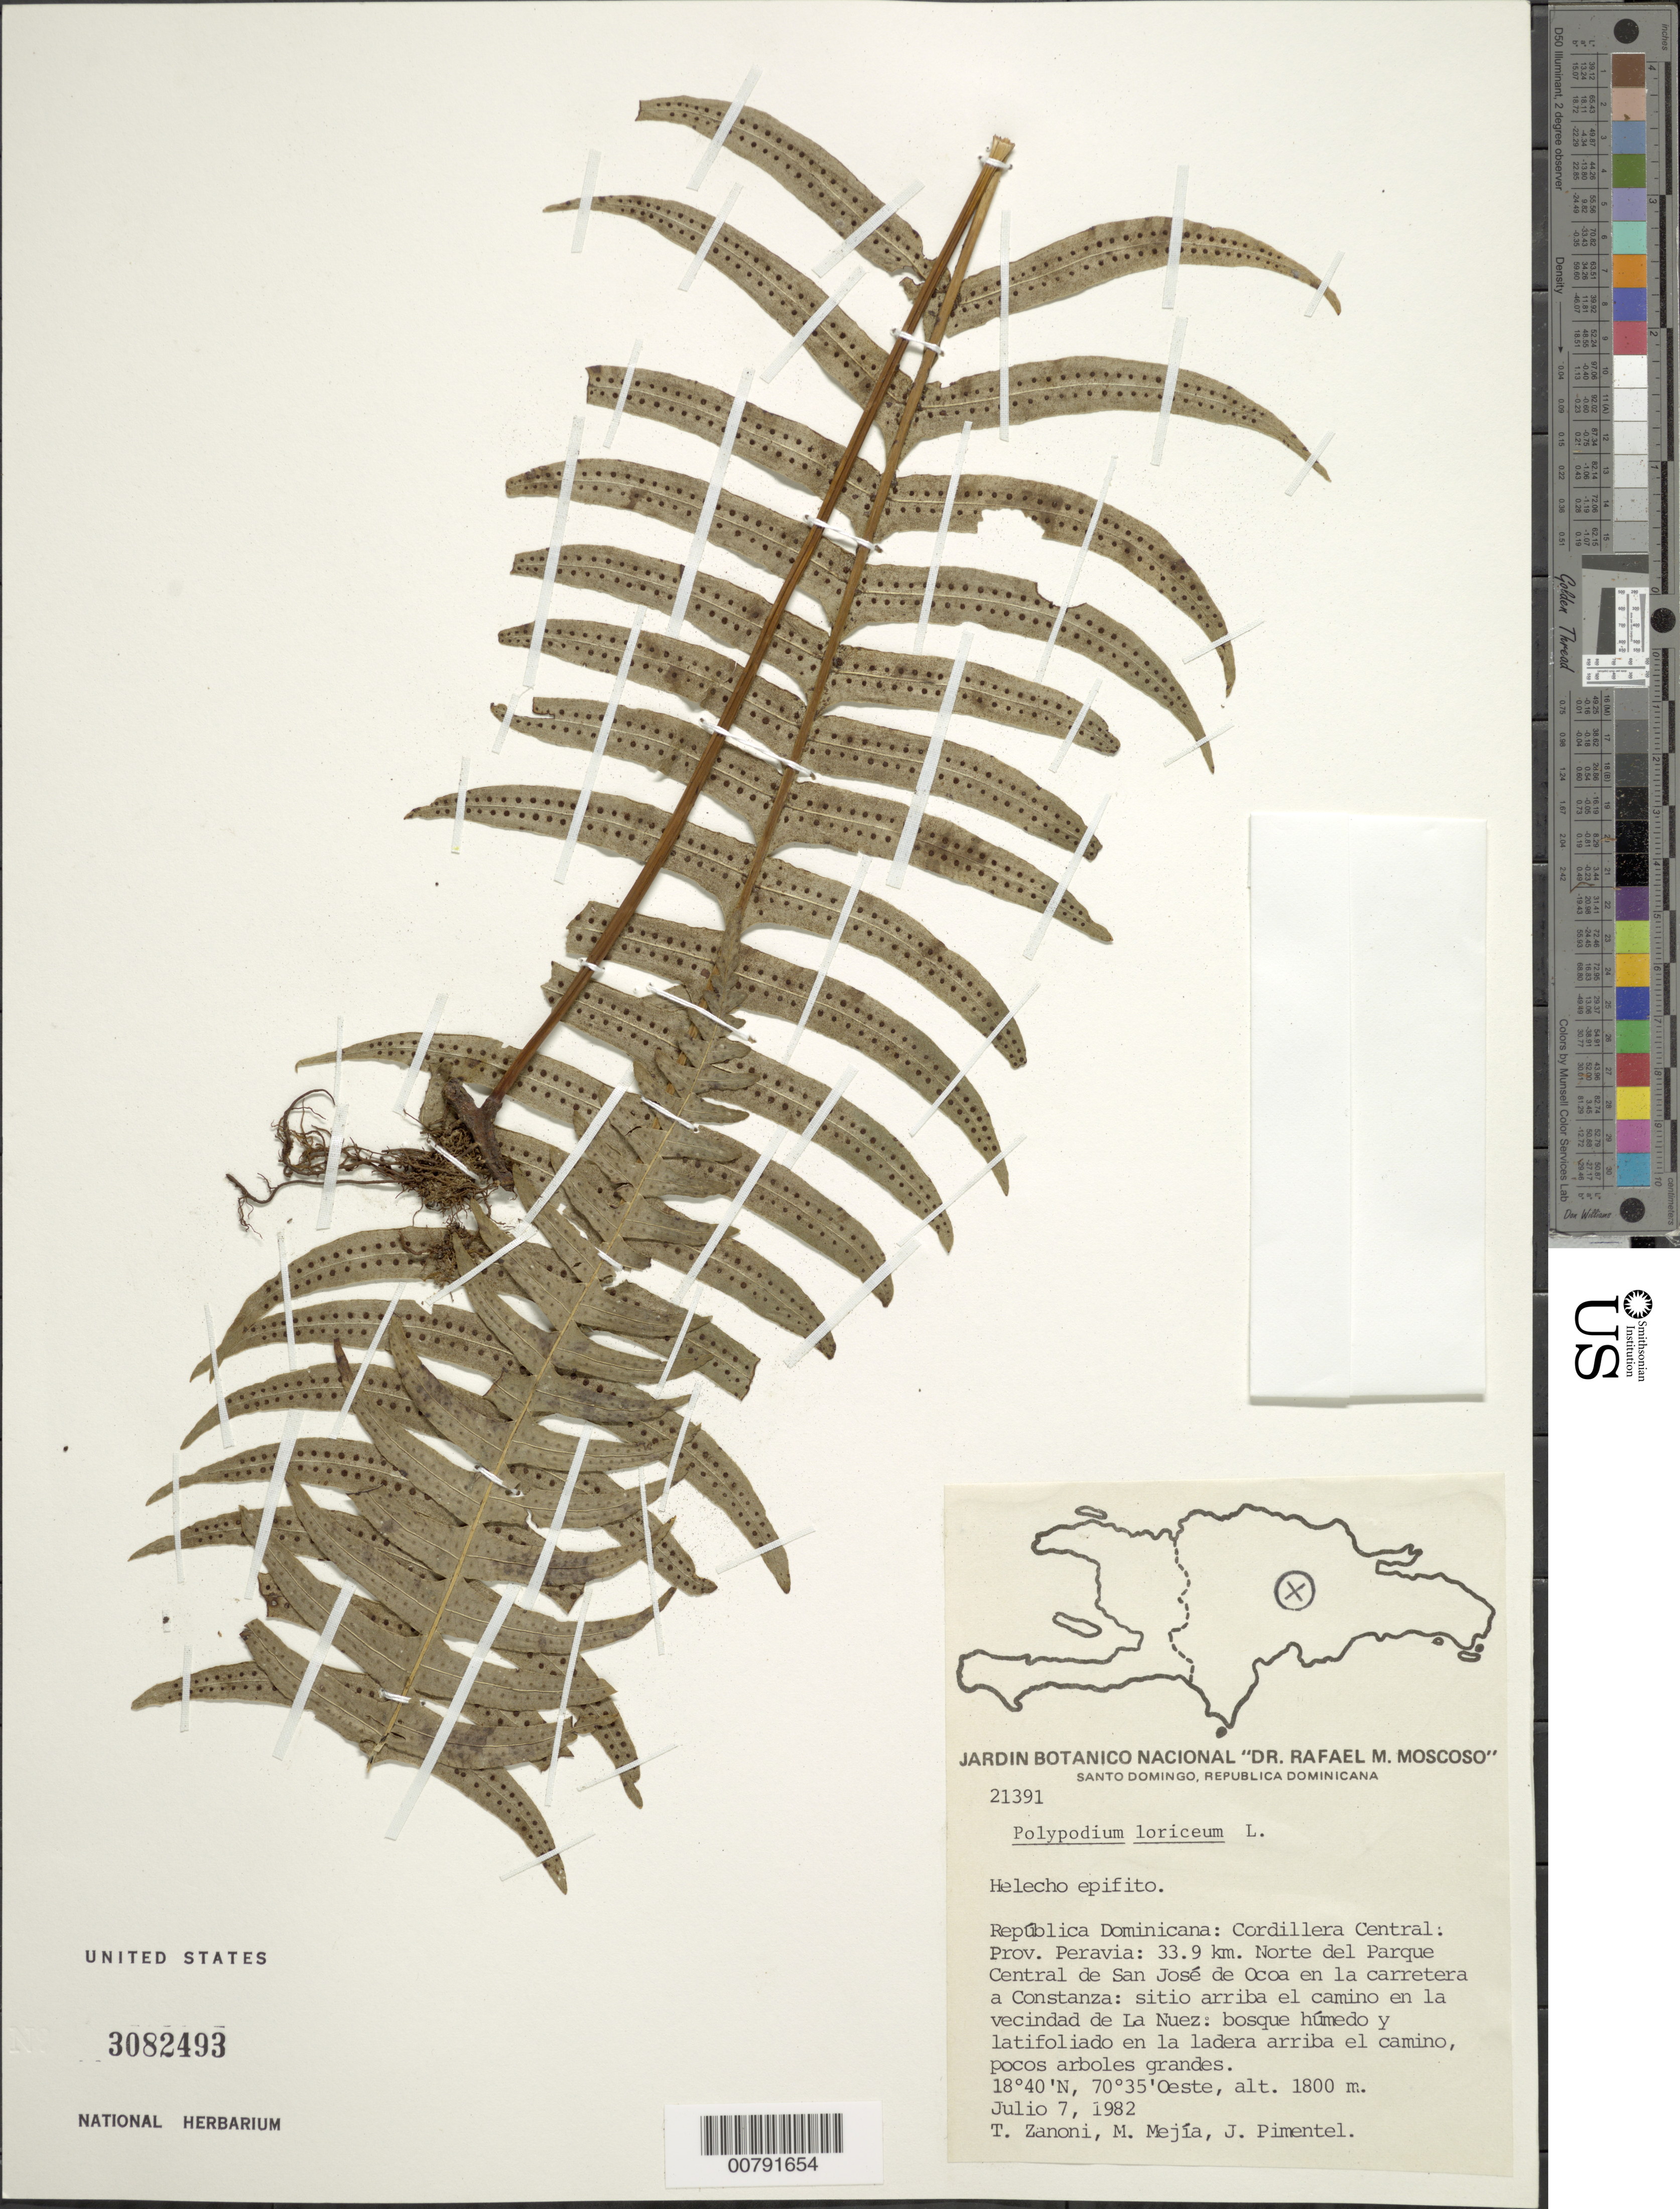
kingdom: Plantae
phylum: Tracheophyta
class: Polypodiopsida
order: Polypodiales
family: Polypodiaceae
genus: Serpocaulon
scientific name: Serpocaulon loriceum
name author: (L.) A.R. Sm.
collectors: T. A. Zanoni, M. Mejia & J. Pimentel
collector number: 21391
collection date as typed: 07 Jul 1982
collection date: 1982-07-07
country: Dominican Republic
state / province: Peravia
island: Hispaniola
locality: Cordillera Central, 33.9 km N del Parque Central de San José de Ocoa, en la carretera a Constanza, vecindad de La Nuez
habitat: Bosque húmedo y latifoliado en la ladera arriba el camino, pocos arboles grandes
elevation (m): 1800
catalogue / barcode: US 3082493